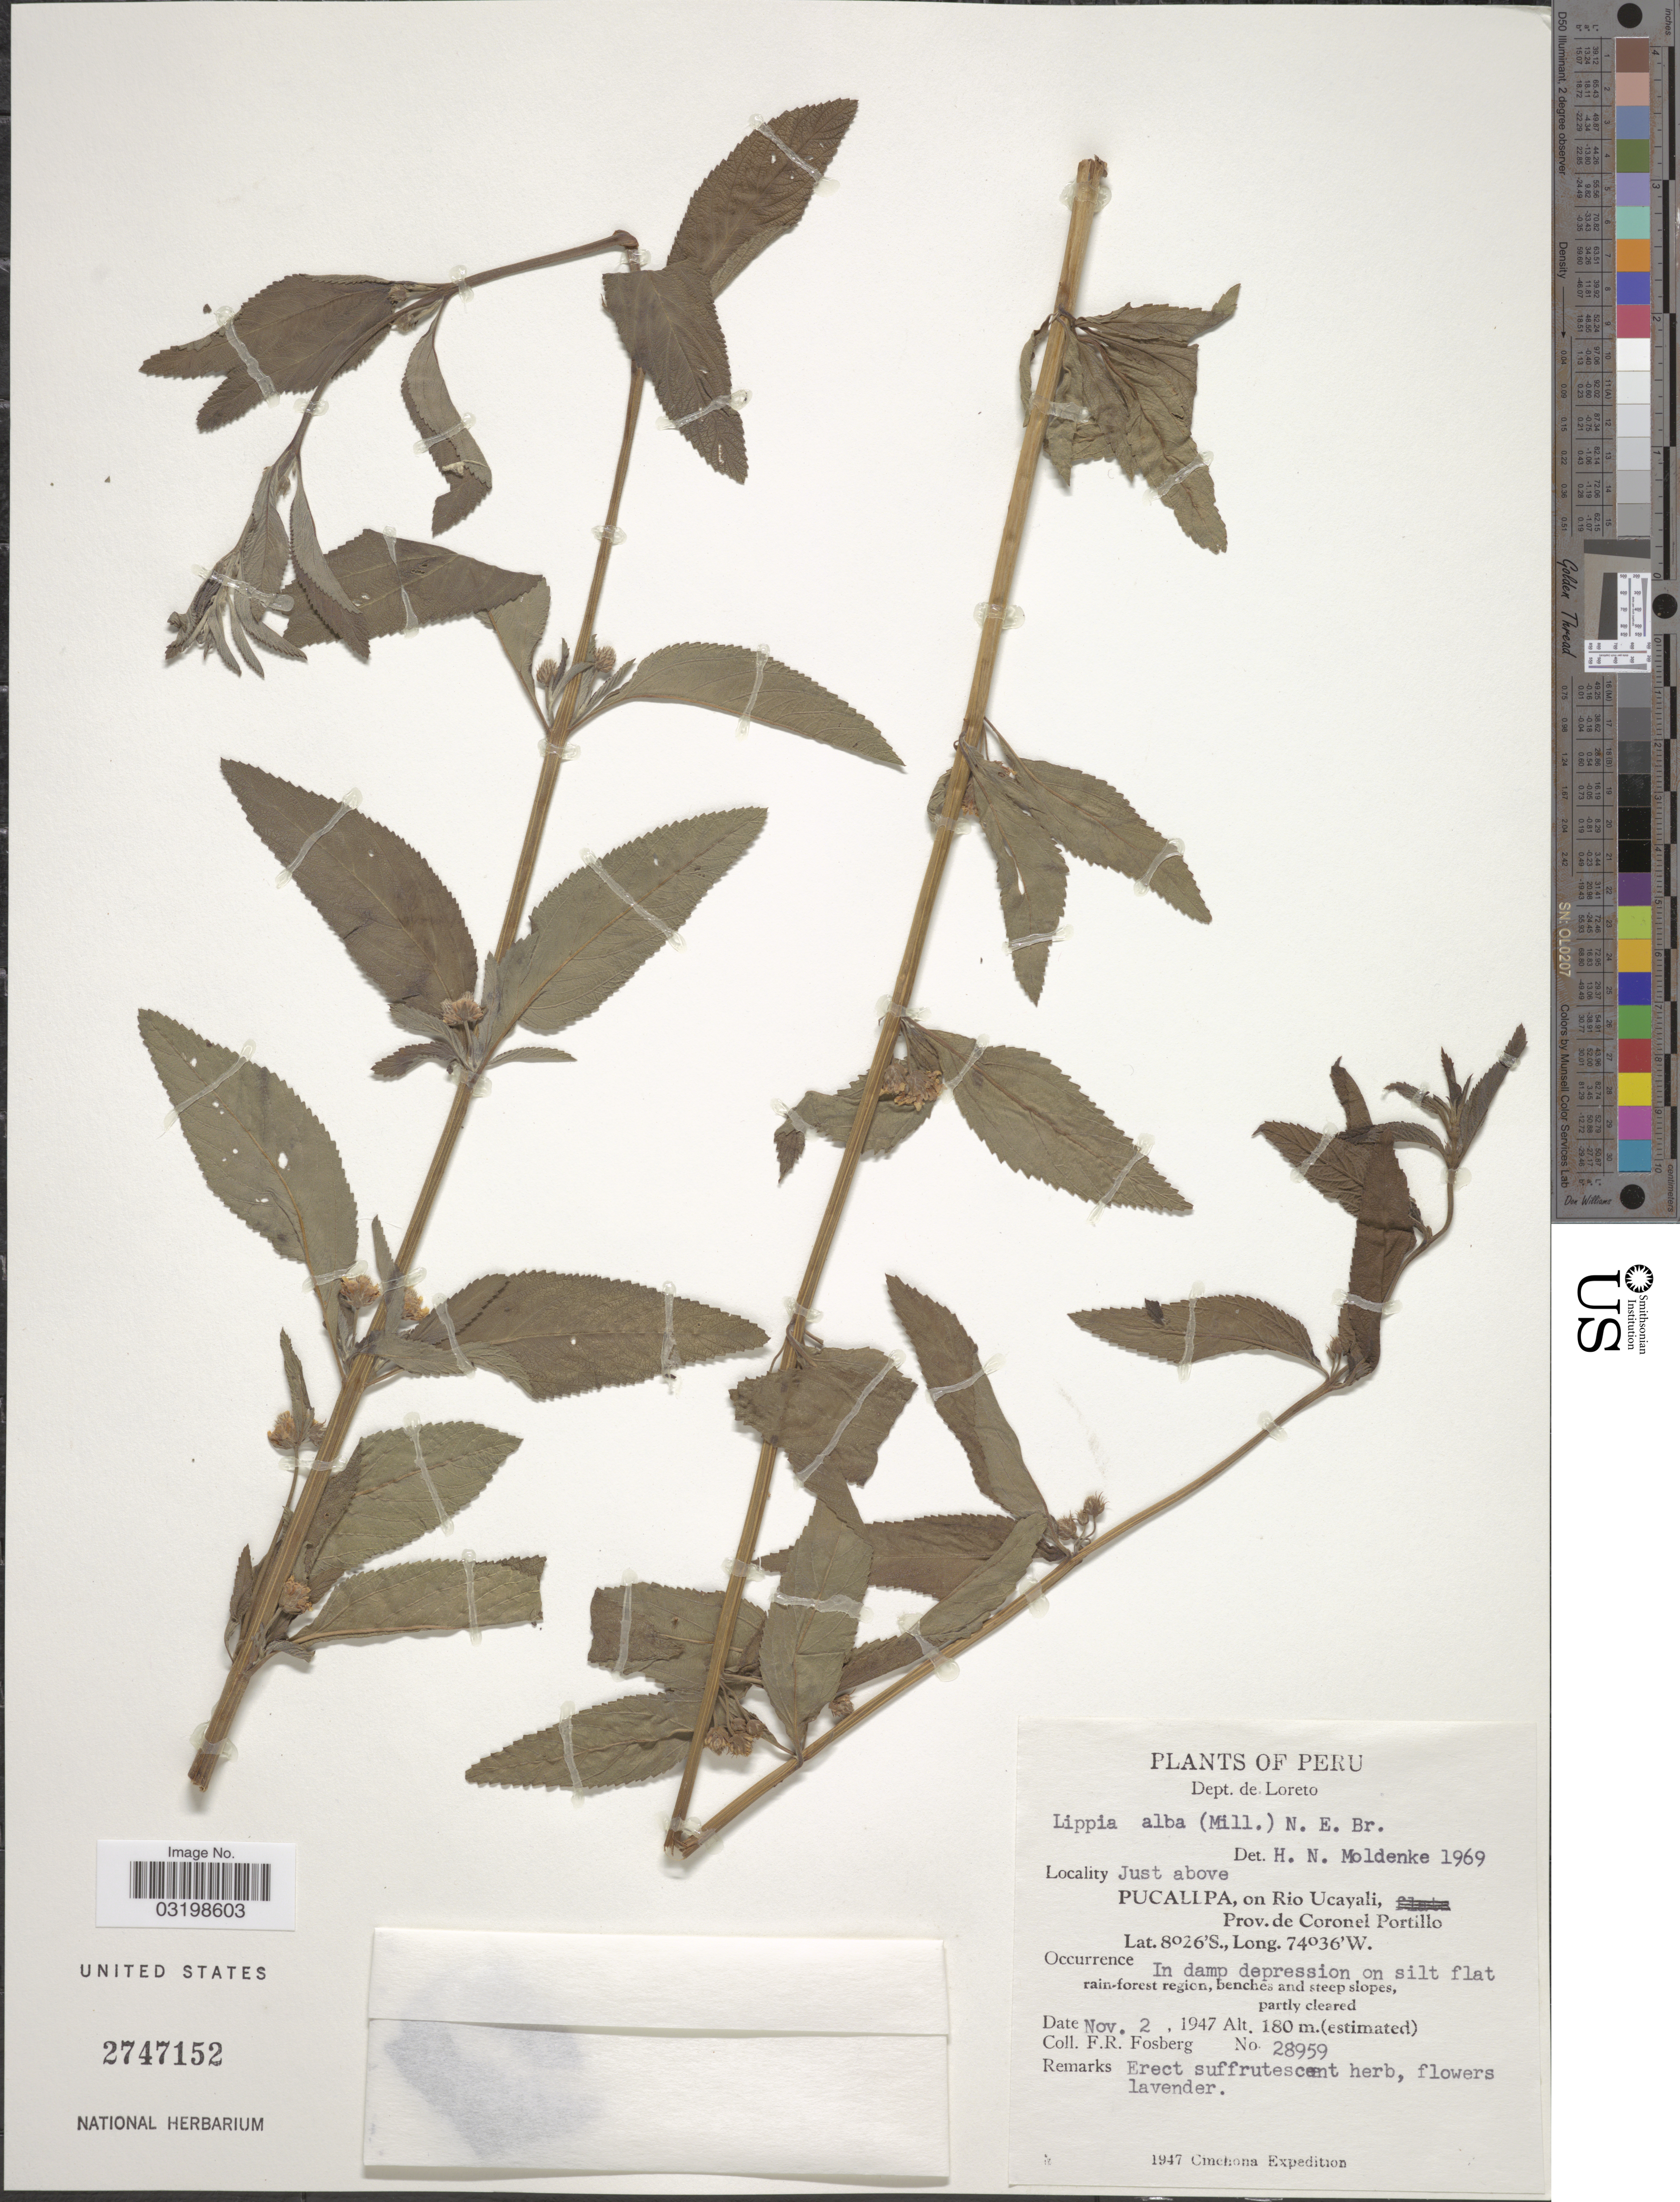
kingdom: Plantae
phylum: Tracheophyta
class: Magnoliopsida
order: Lamiales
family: Verbenaceae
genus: Lippia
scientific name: Lippia alba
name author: (Mill.) N.E. Br. ex Britton & P. Wilson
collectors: F. R. Fosberg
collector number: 28959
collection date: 1947-11-02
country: Peru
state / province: Loreto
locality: Dept. de Loreto, Just above Pucallpa, on Rio Ucayali, Prov. de Coronel Portillo.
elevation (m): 180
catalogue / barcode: US 2747152